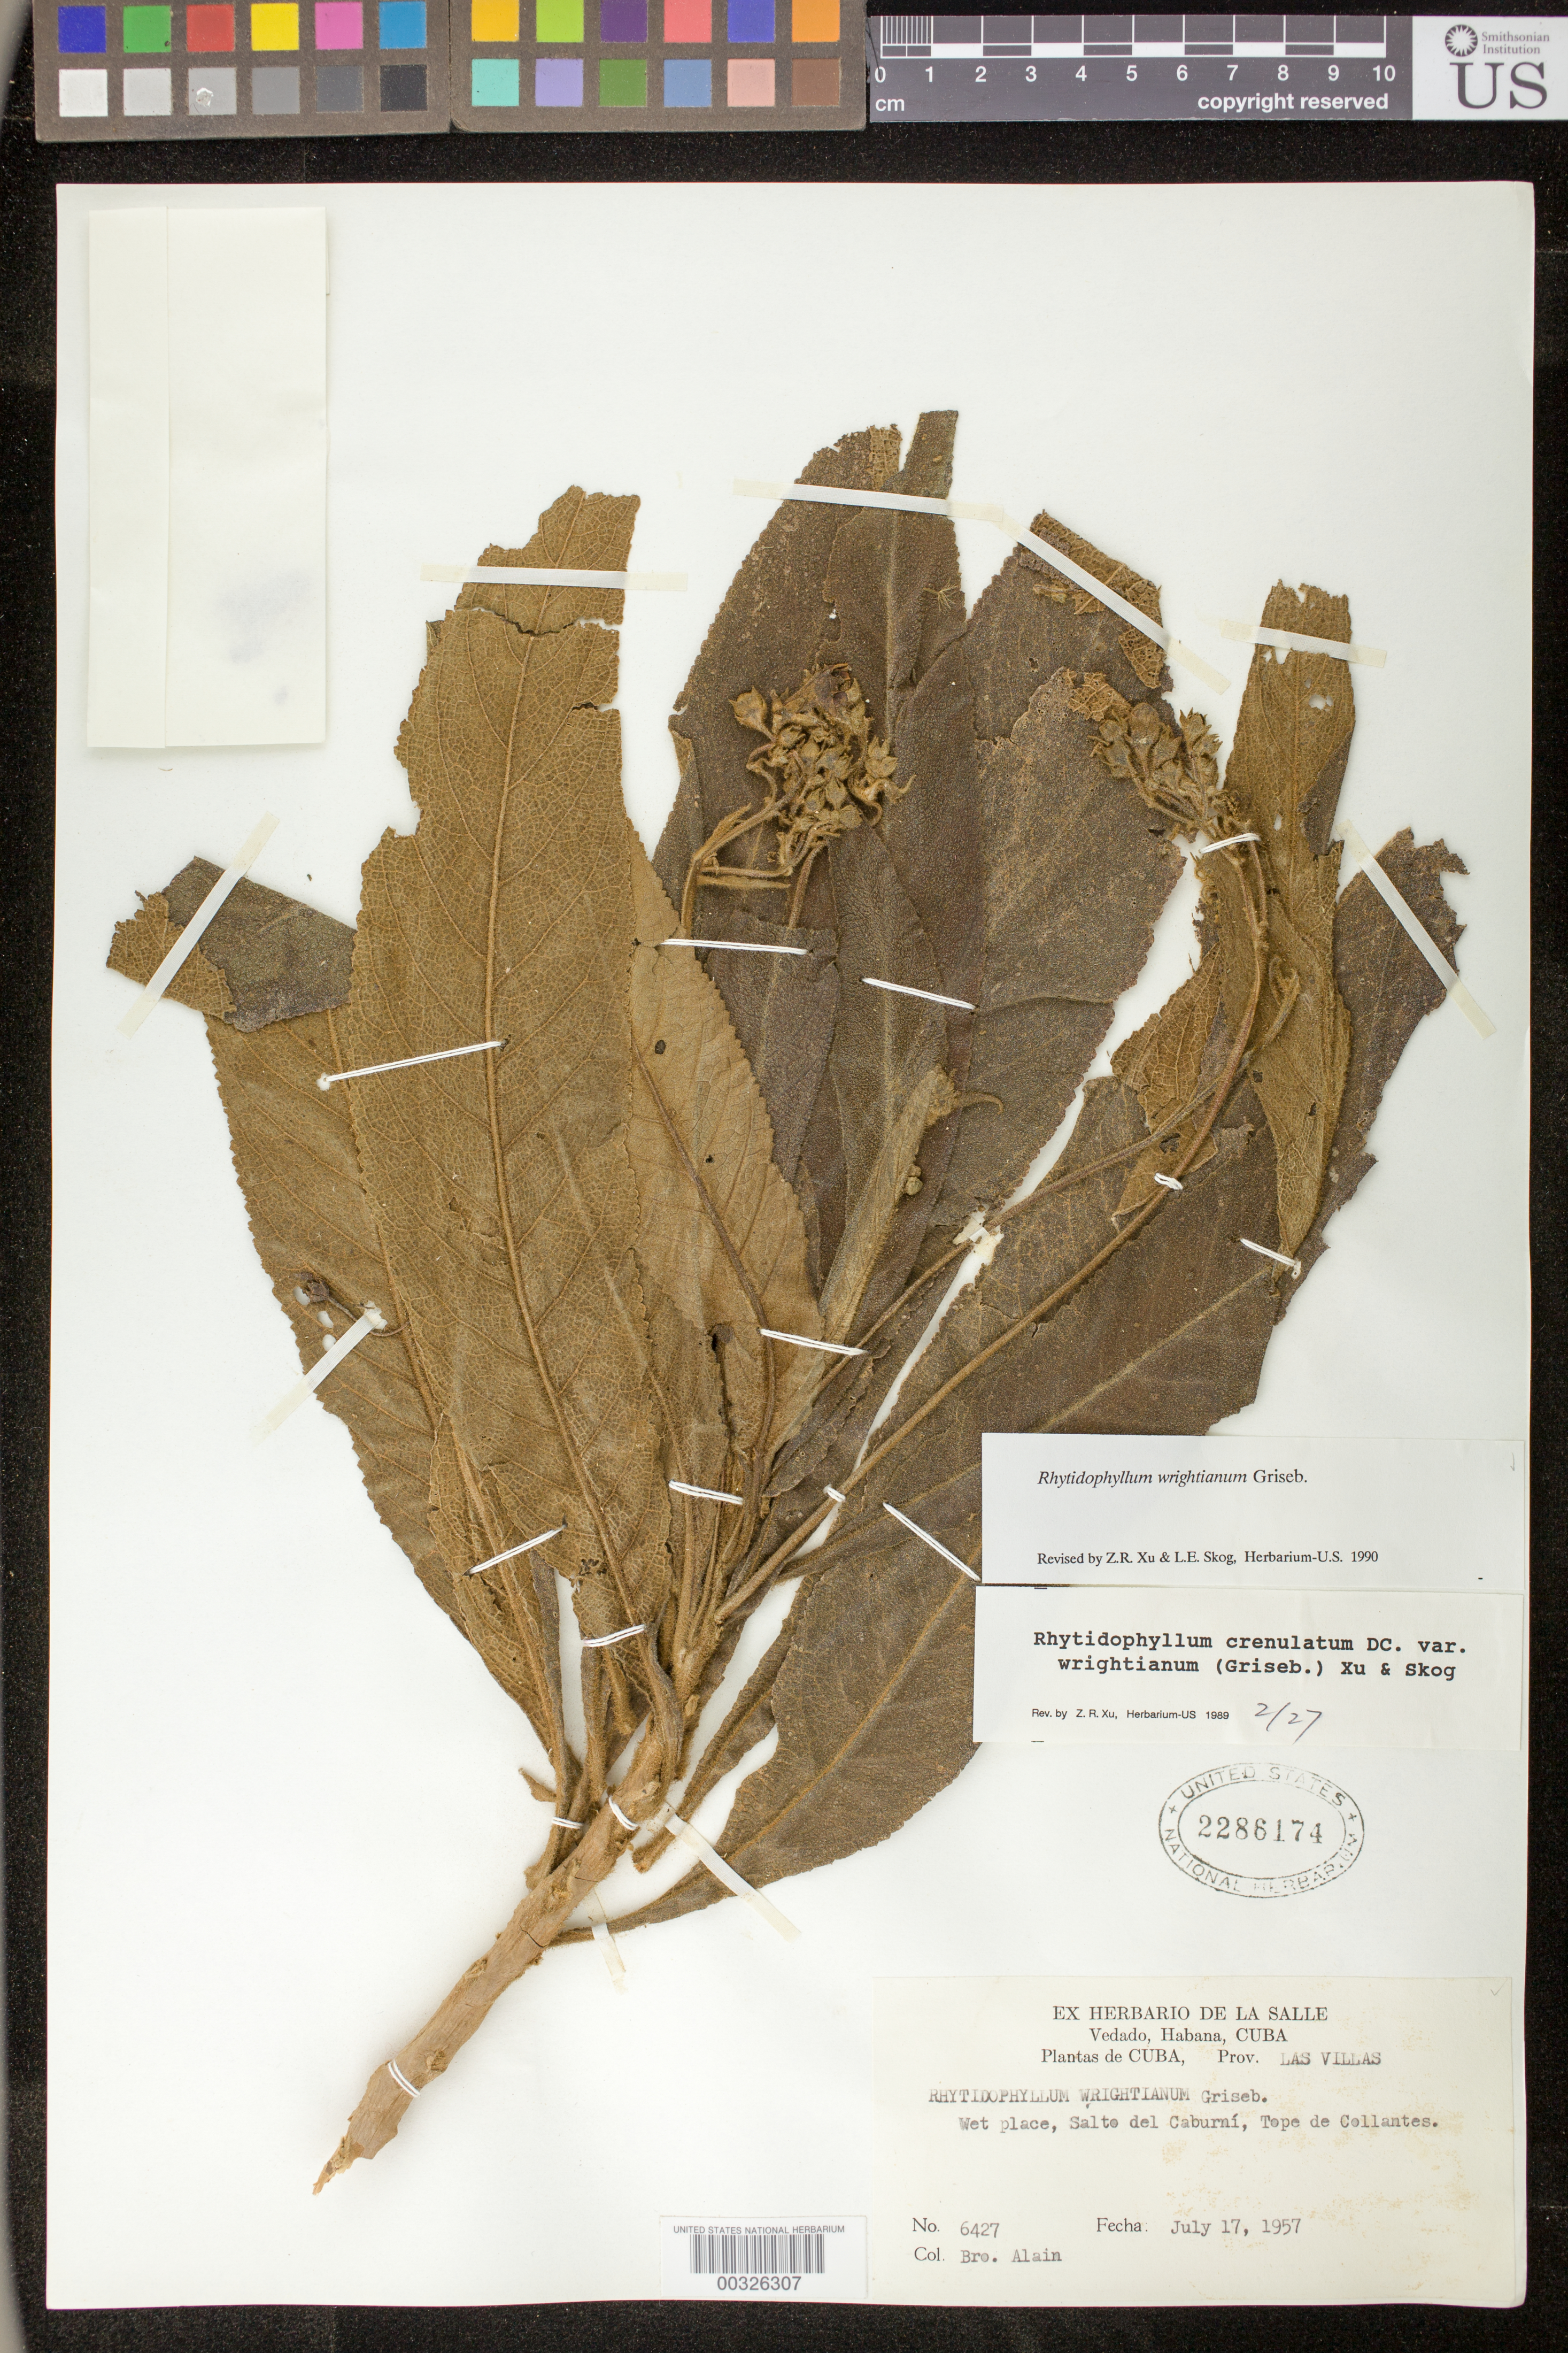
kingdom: Plantae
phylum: Tracheophyta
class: Magnoliopsida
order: Lamiales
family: Gesneriaceae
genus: Rhytidophyllum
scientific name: Rhytidophyllum wrightianum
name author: Griseb.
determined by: Skog, Laurence E.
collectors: A. H. Liogier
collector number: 6427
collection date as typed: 17 Jul 1957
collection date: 1957-07-17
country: Cuba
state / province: Las Villas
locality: Salto del Caburní, Tope de Collantes. Creciendo sobre el farallon.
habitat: Wet place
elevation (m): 650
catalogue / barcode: US 2286174